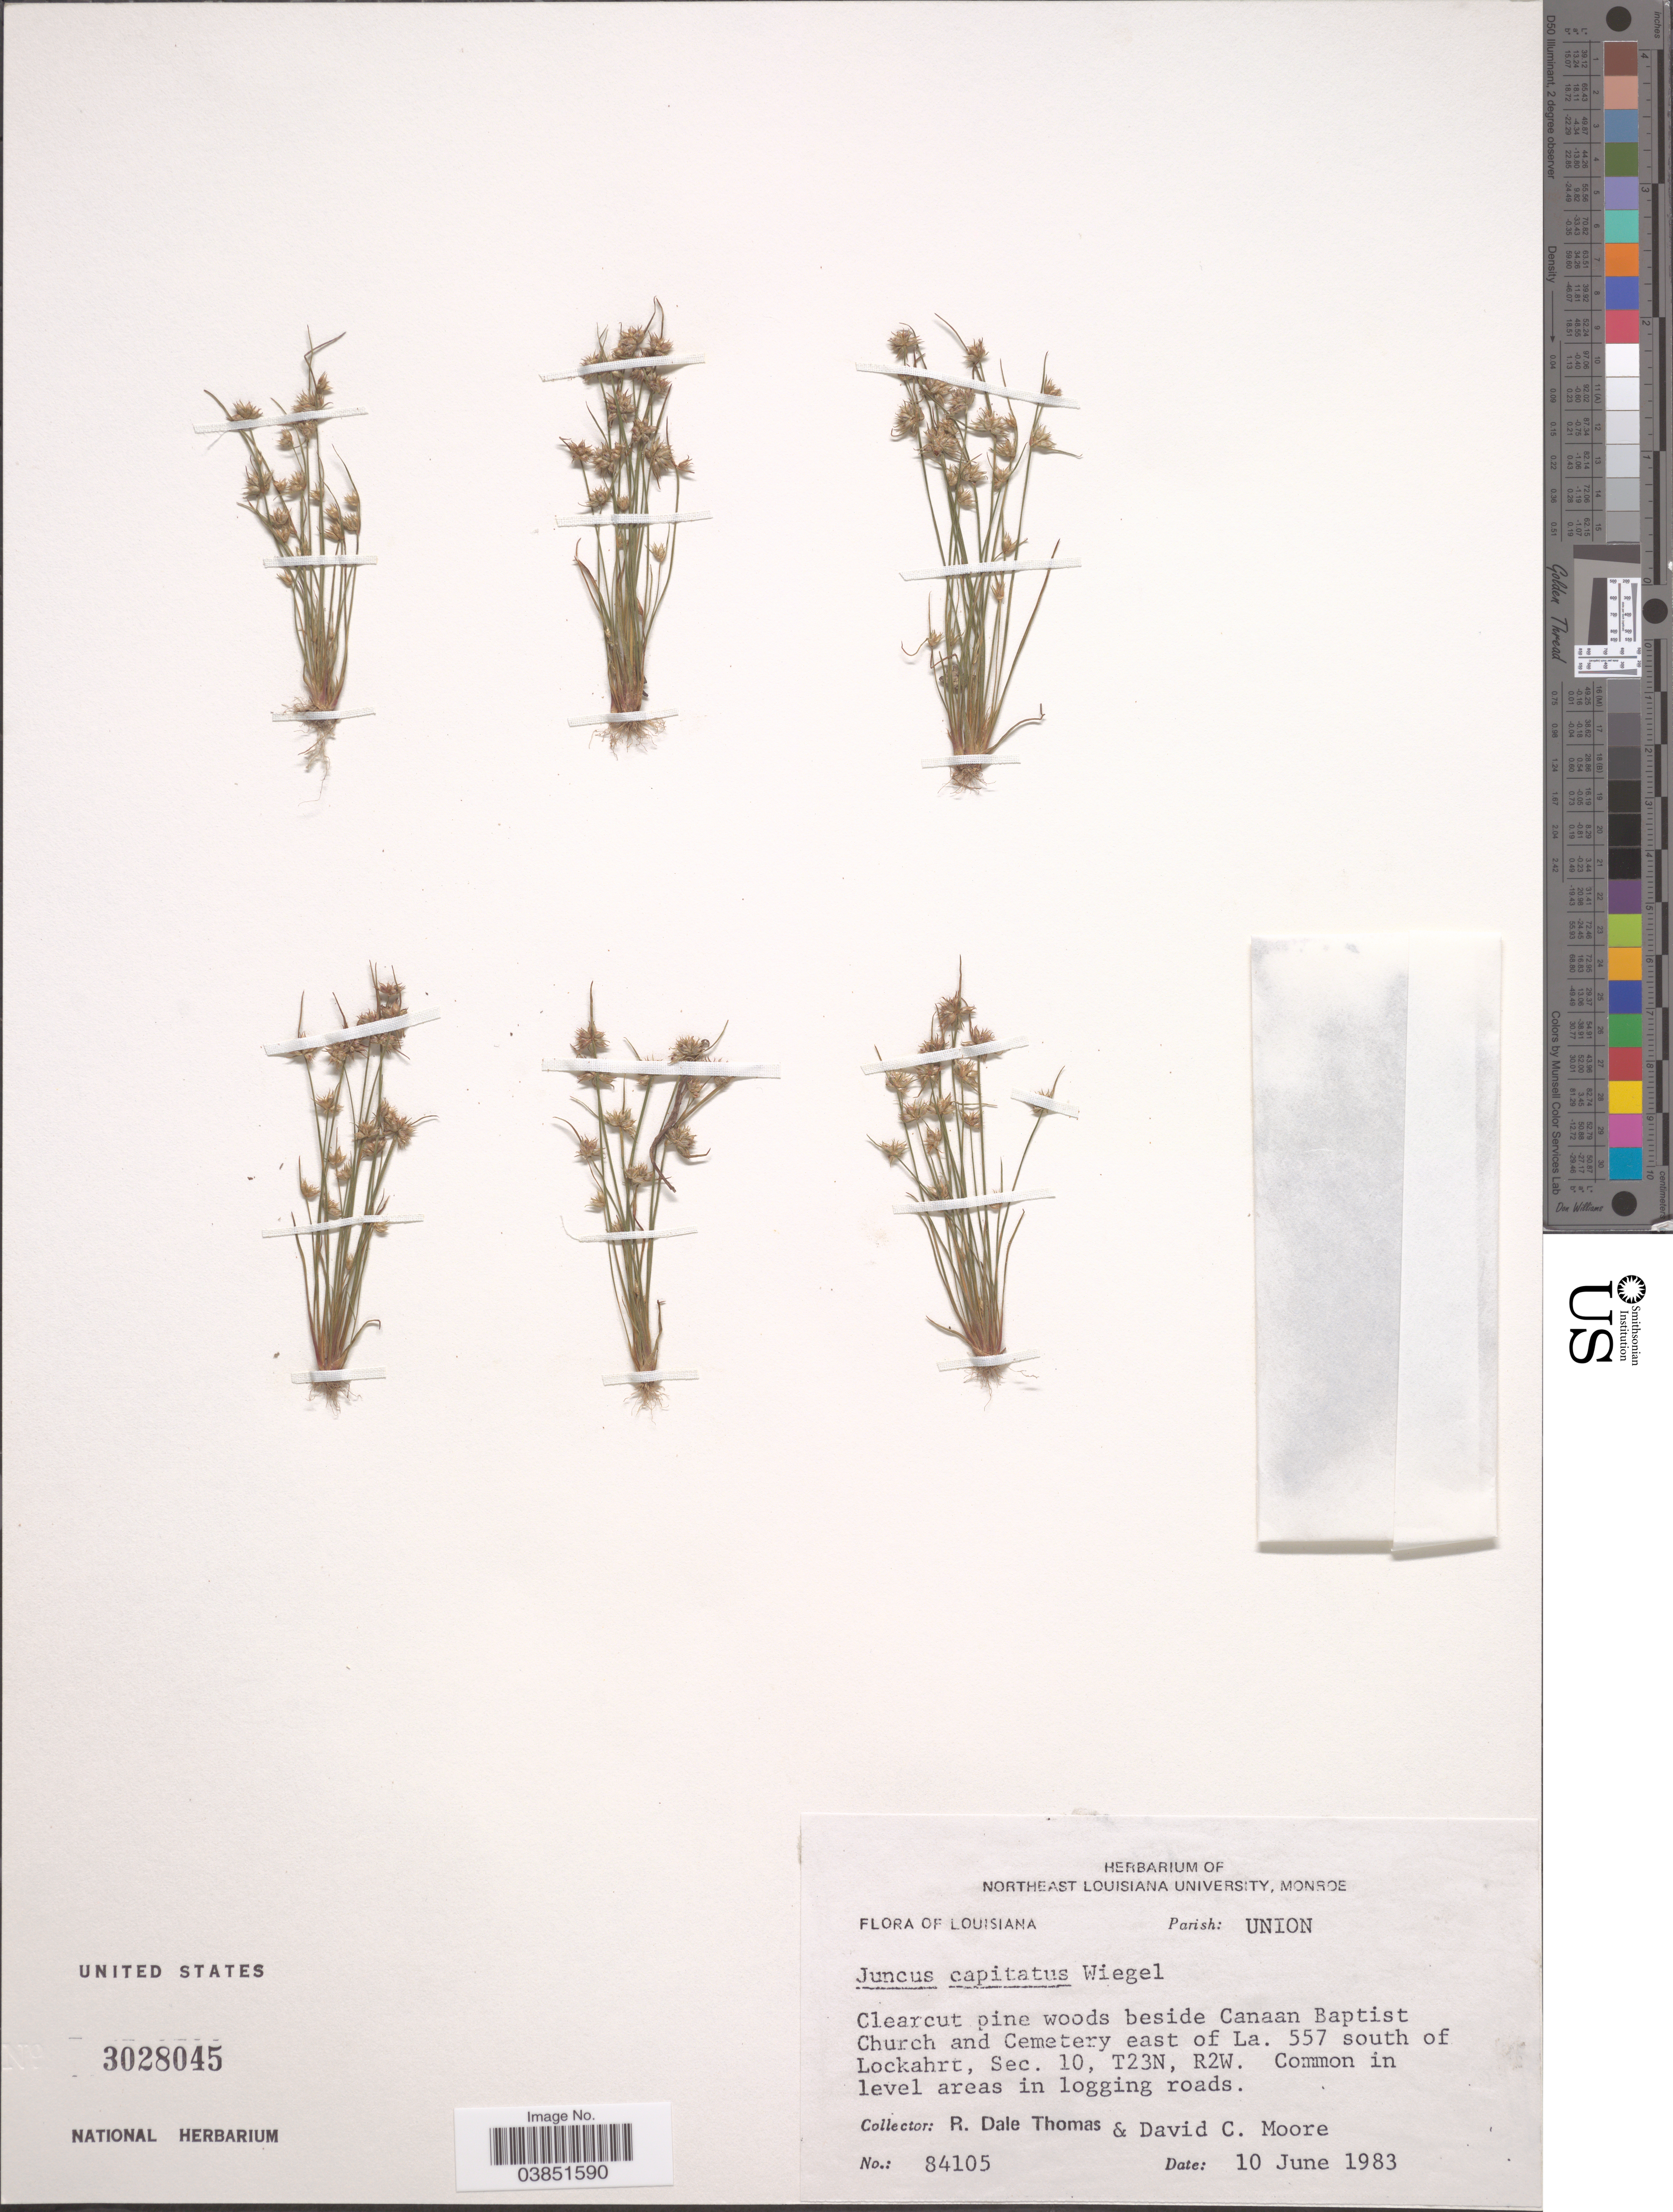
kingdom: Plantae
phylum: Tracheophyta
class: Liliopsida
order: Poales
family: Juncaceae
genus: Juncus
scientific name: Juncus capitatus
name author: Weigel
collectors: R. Thomas & D. Moore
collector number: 84105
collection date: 1983-06-10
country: United States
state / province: Louisiana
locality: Parish: Union. Beside Canaan Baptist Church and Cemetery east of La. 557 south of Lockahrt, Sec. 10, T23N, R2W.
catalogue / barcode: US 3028045